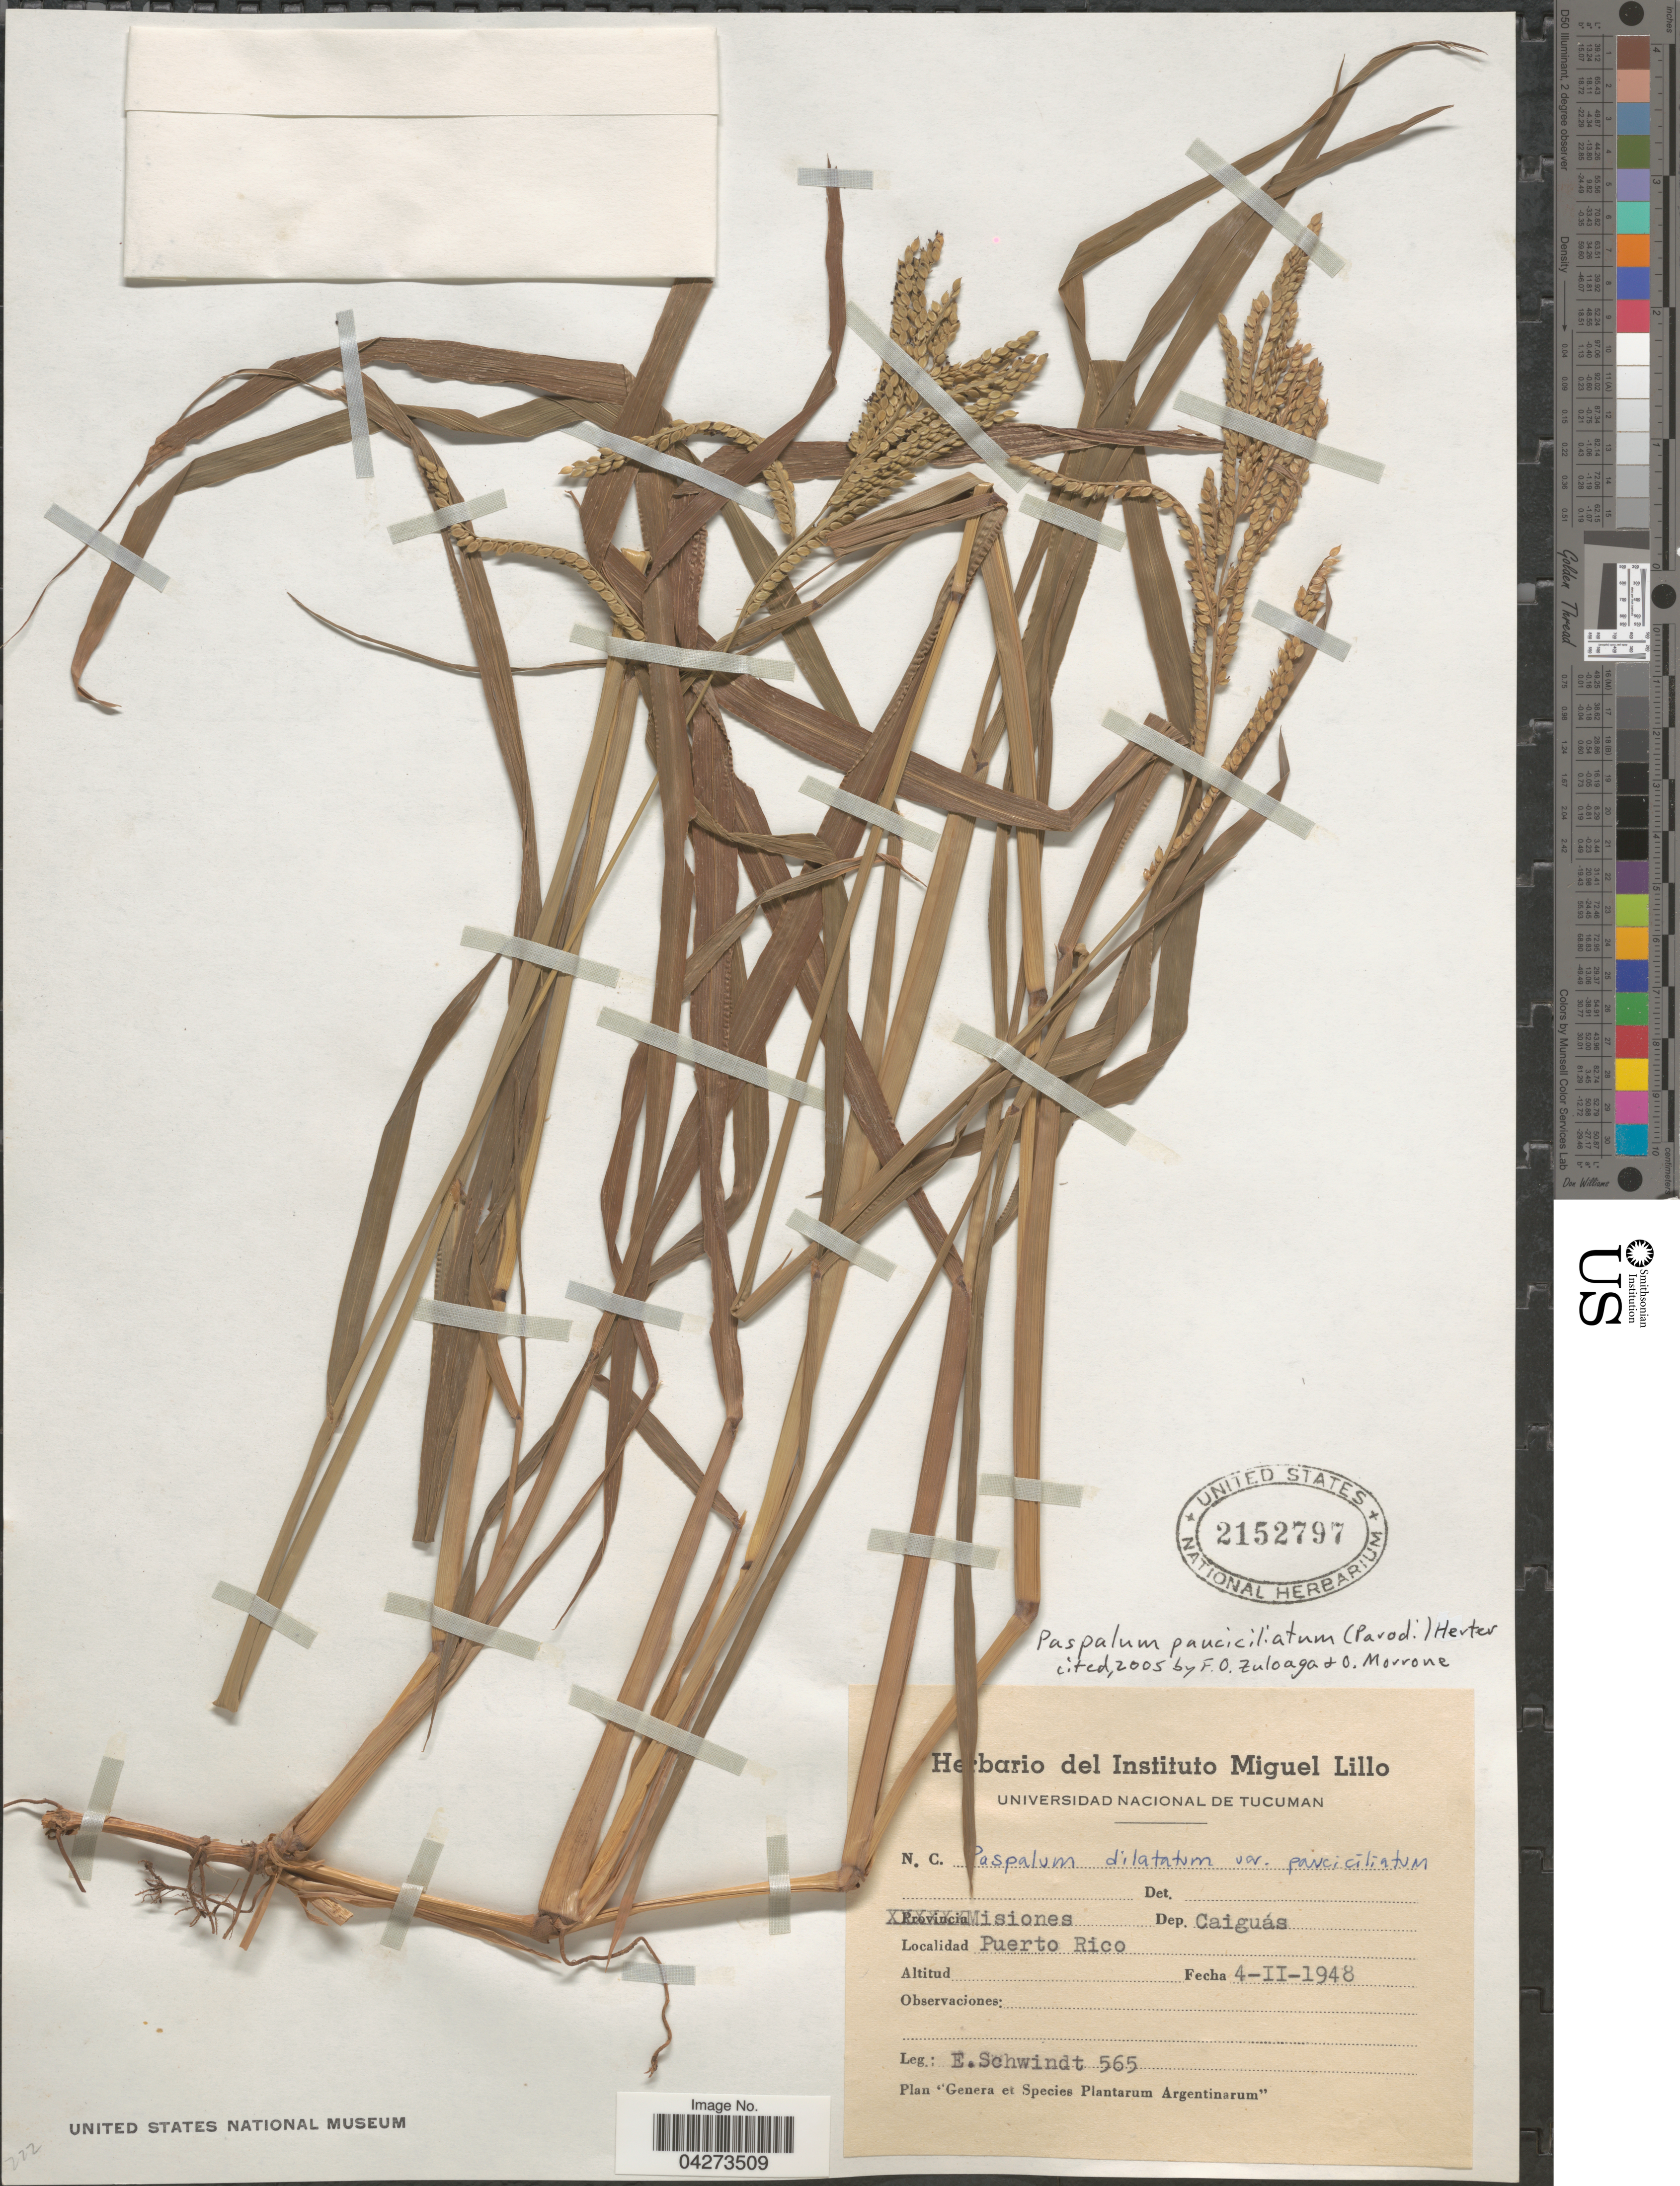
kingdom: Plantae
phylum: Tracheophyta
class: Liliopsida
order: Poales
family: Poaceae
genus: Paspalum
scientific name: Paspalum pauciciliatum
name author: (Parodi) Herter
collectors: E. Schwindt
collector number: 565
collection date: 1948-02-04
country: Argentina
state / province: Misiones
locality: Dep. Caiguás. Puerto Rico.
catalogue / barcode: US 2152797